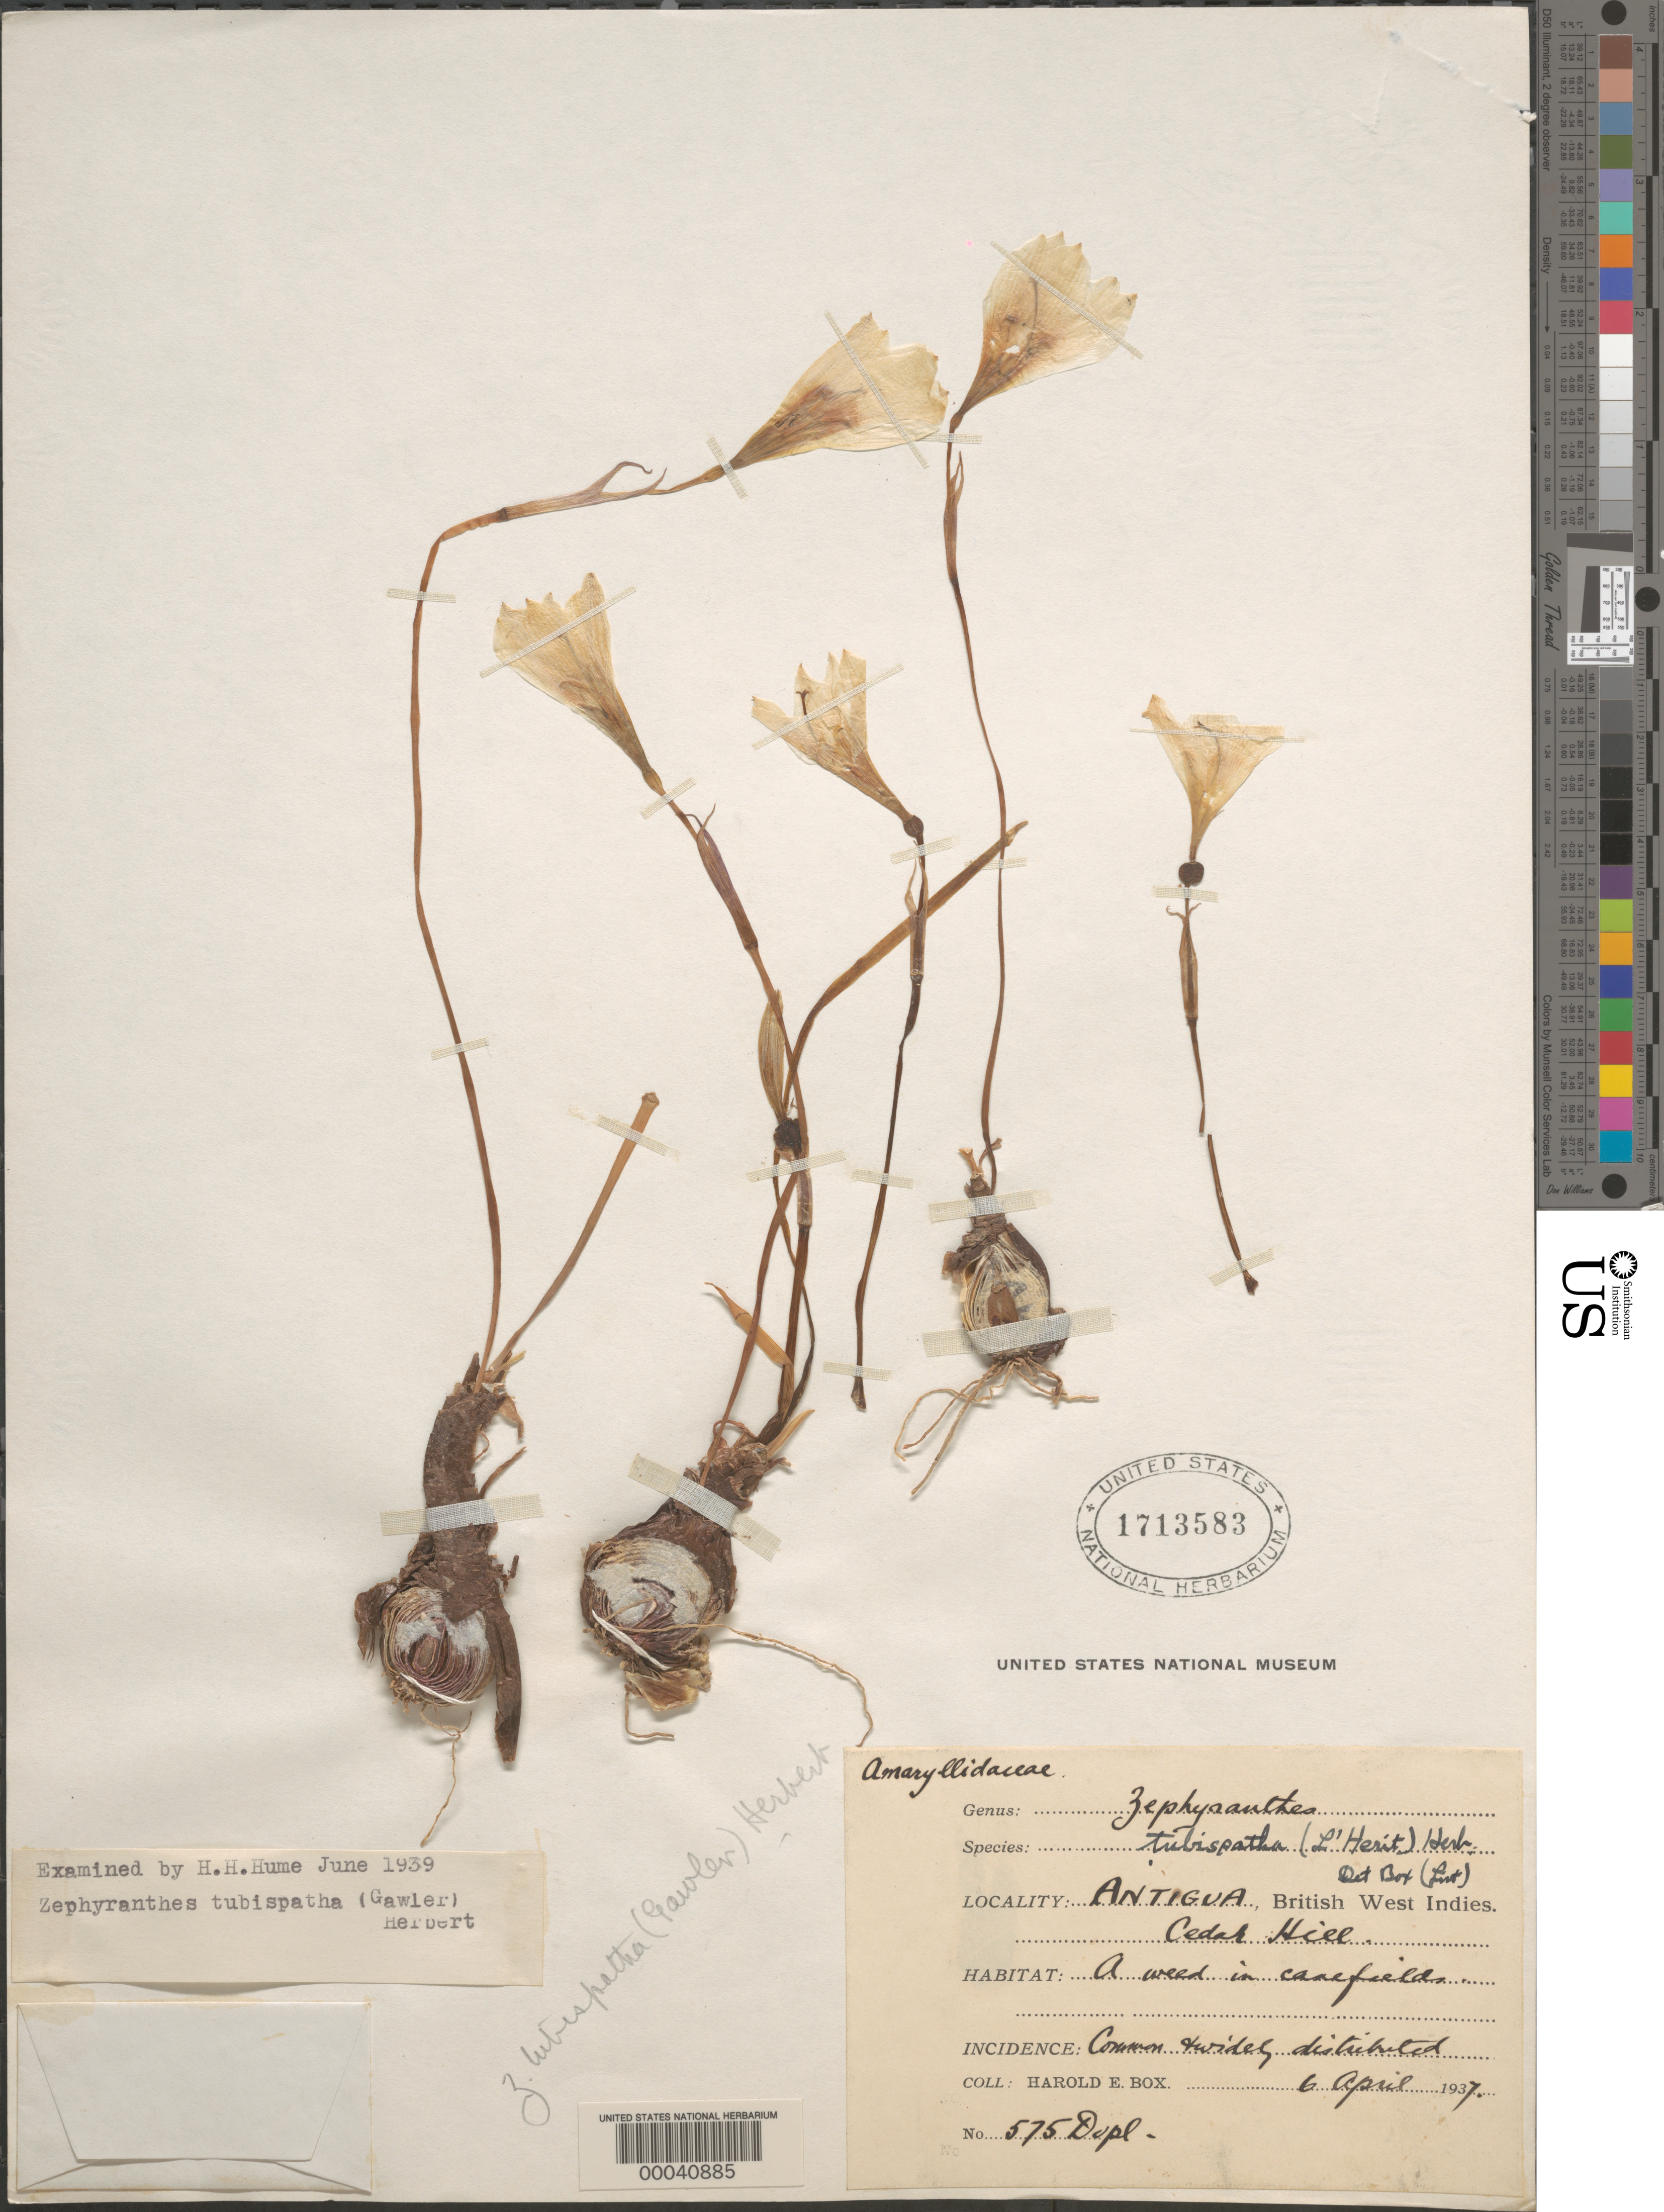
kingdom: Plantae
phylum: Tracheophyta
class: Liliopsida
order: Asparagales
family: Amaryllidaceae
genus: Zephyranthes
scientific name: Zephyranthes tubispatha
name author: (L'Hér.) Hub.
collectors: H. E. Box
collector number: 575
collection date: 1937-04-06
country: Antigua and Barbuda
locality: Cedar Hill.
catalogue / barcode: US 1713583